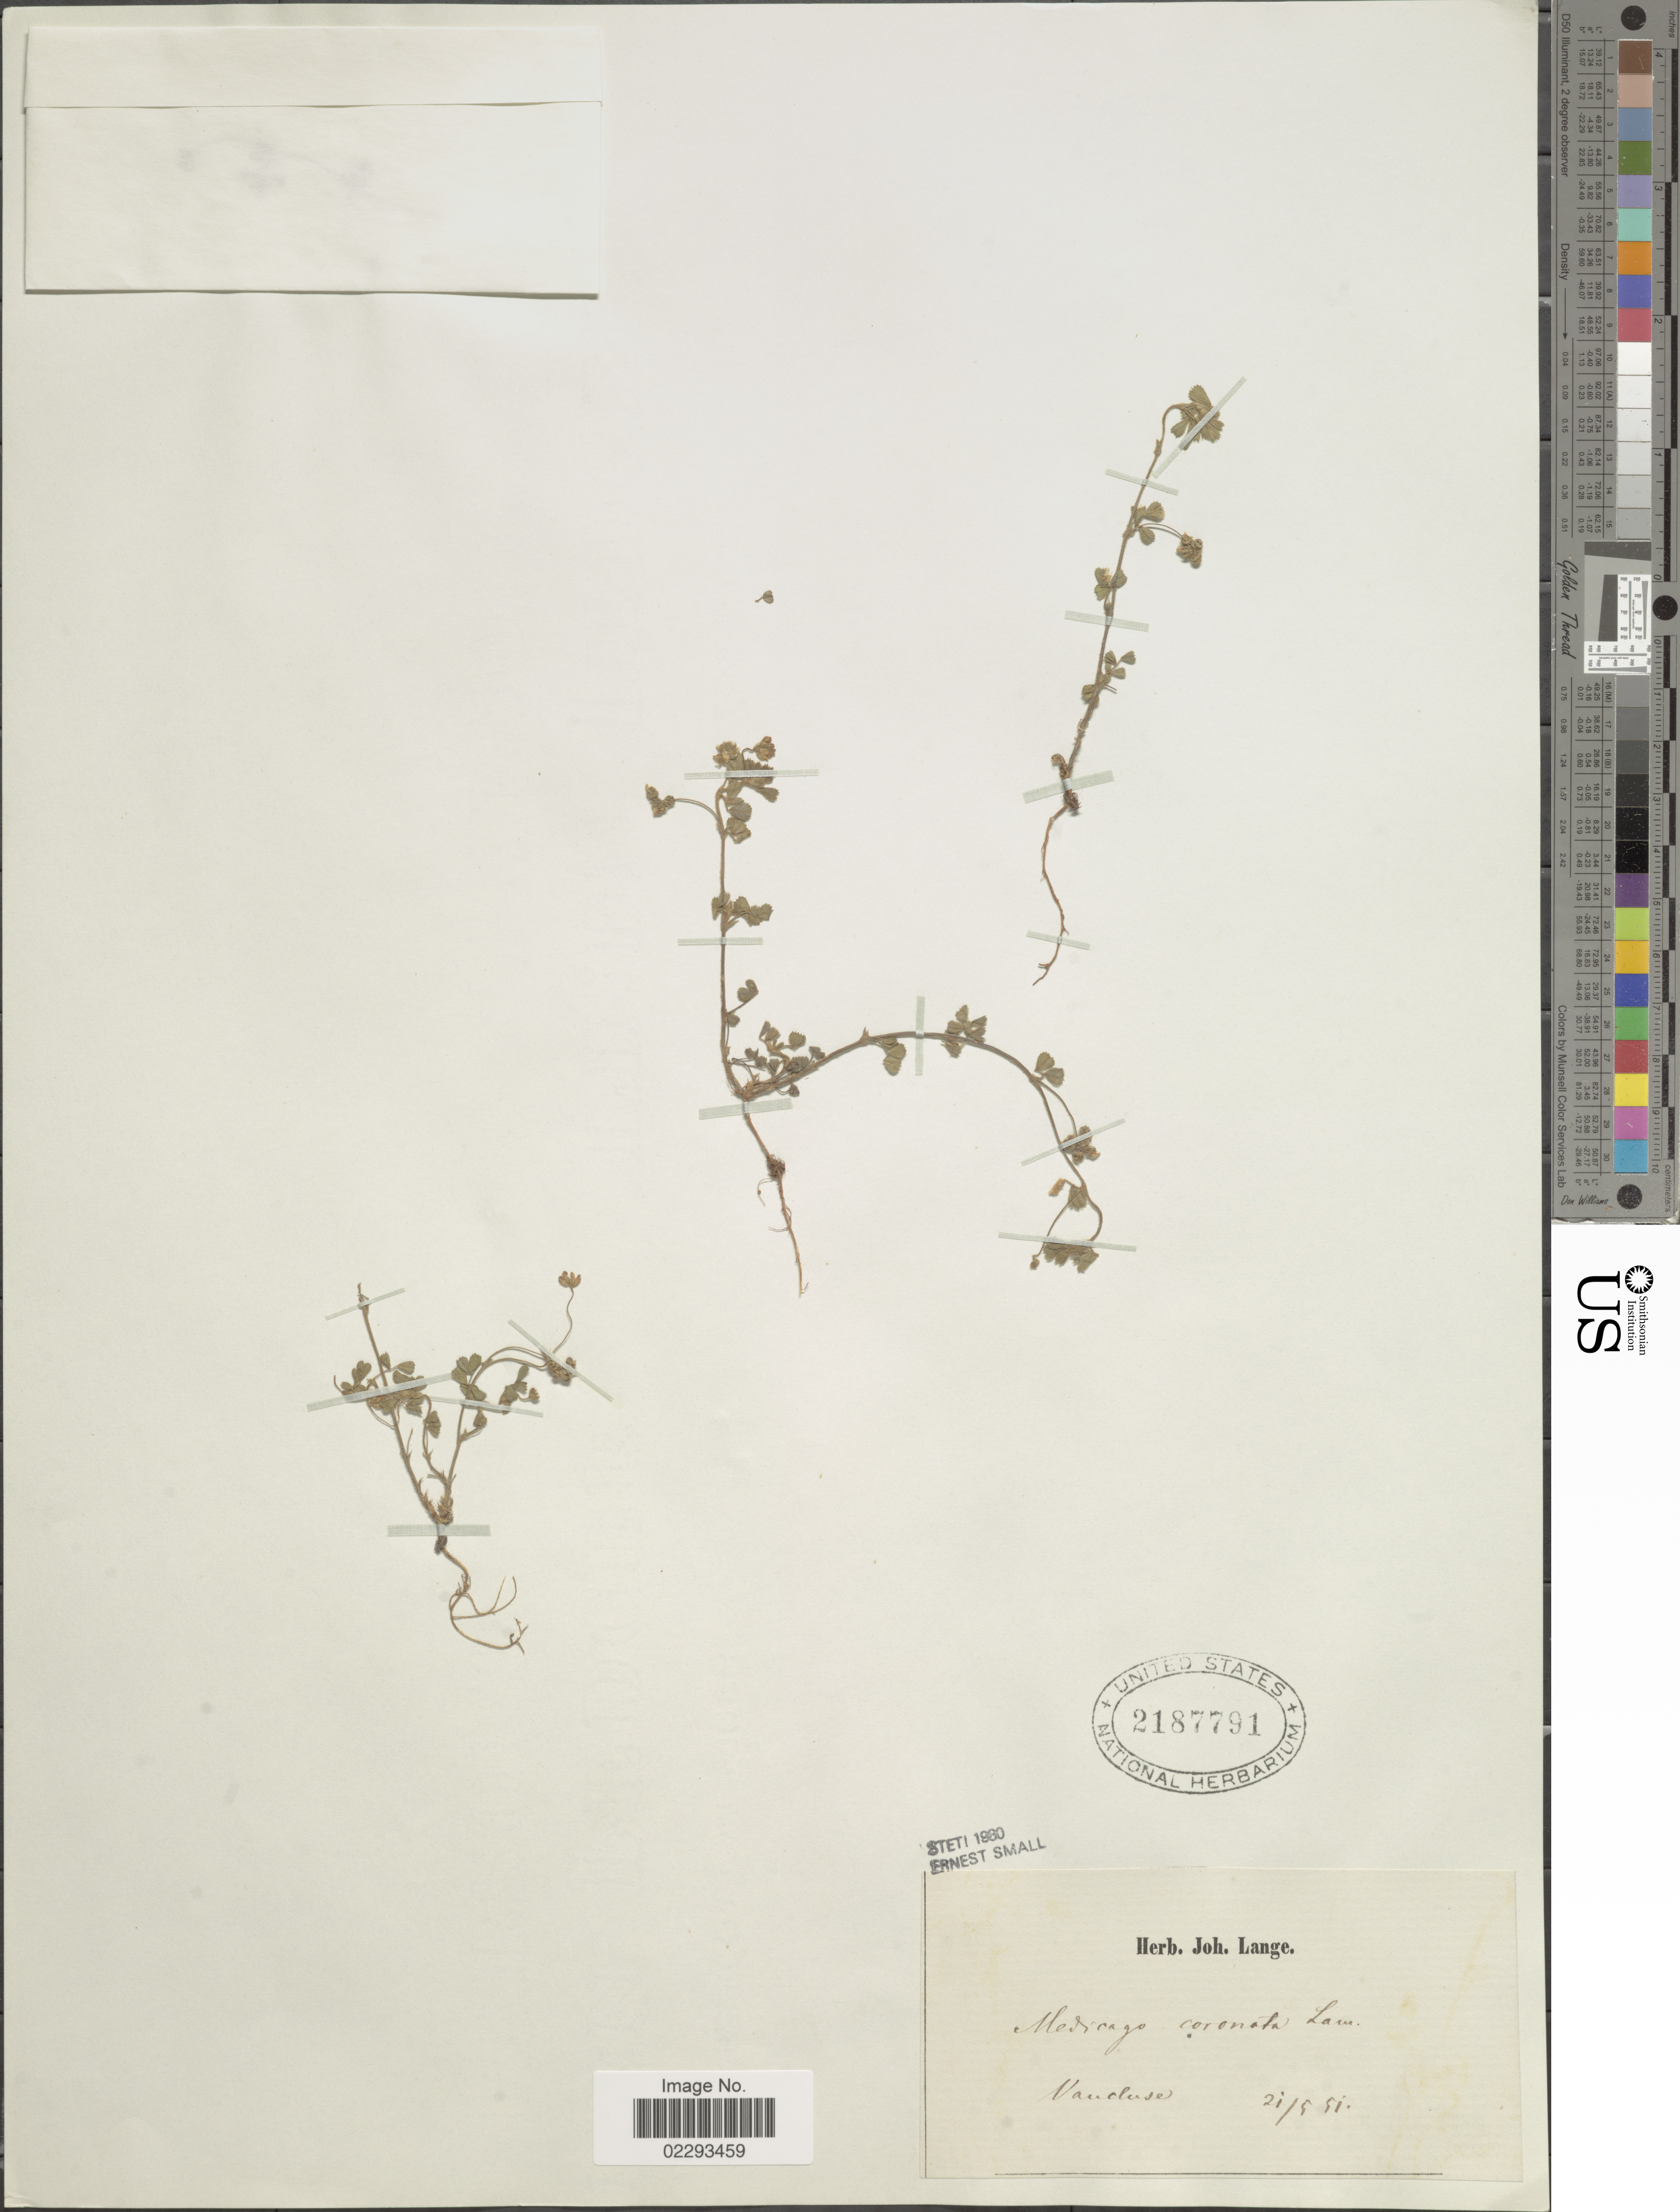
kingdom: Plantae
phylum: Tracheophyta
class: Magnoliopsida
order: Fabales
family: Fabaceae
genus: Medicago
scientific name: Medicago coronata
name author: (L.) Bartal.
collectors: ex herb. Joh. Lange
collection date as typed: Transcribed d/m/y: 21/8/91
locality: Vanduse [interpreted]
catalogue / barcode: US 2187791